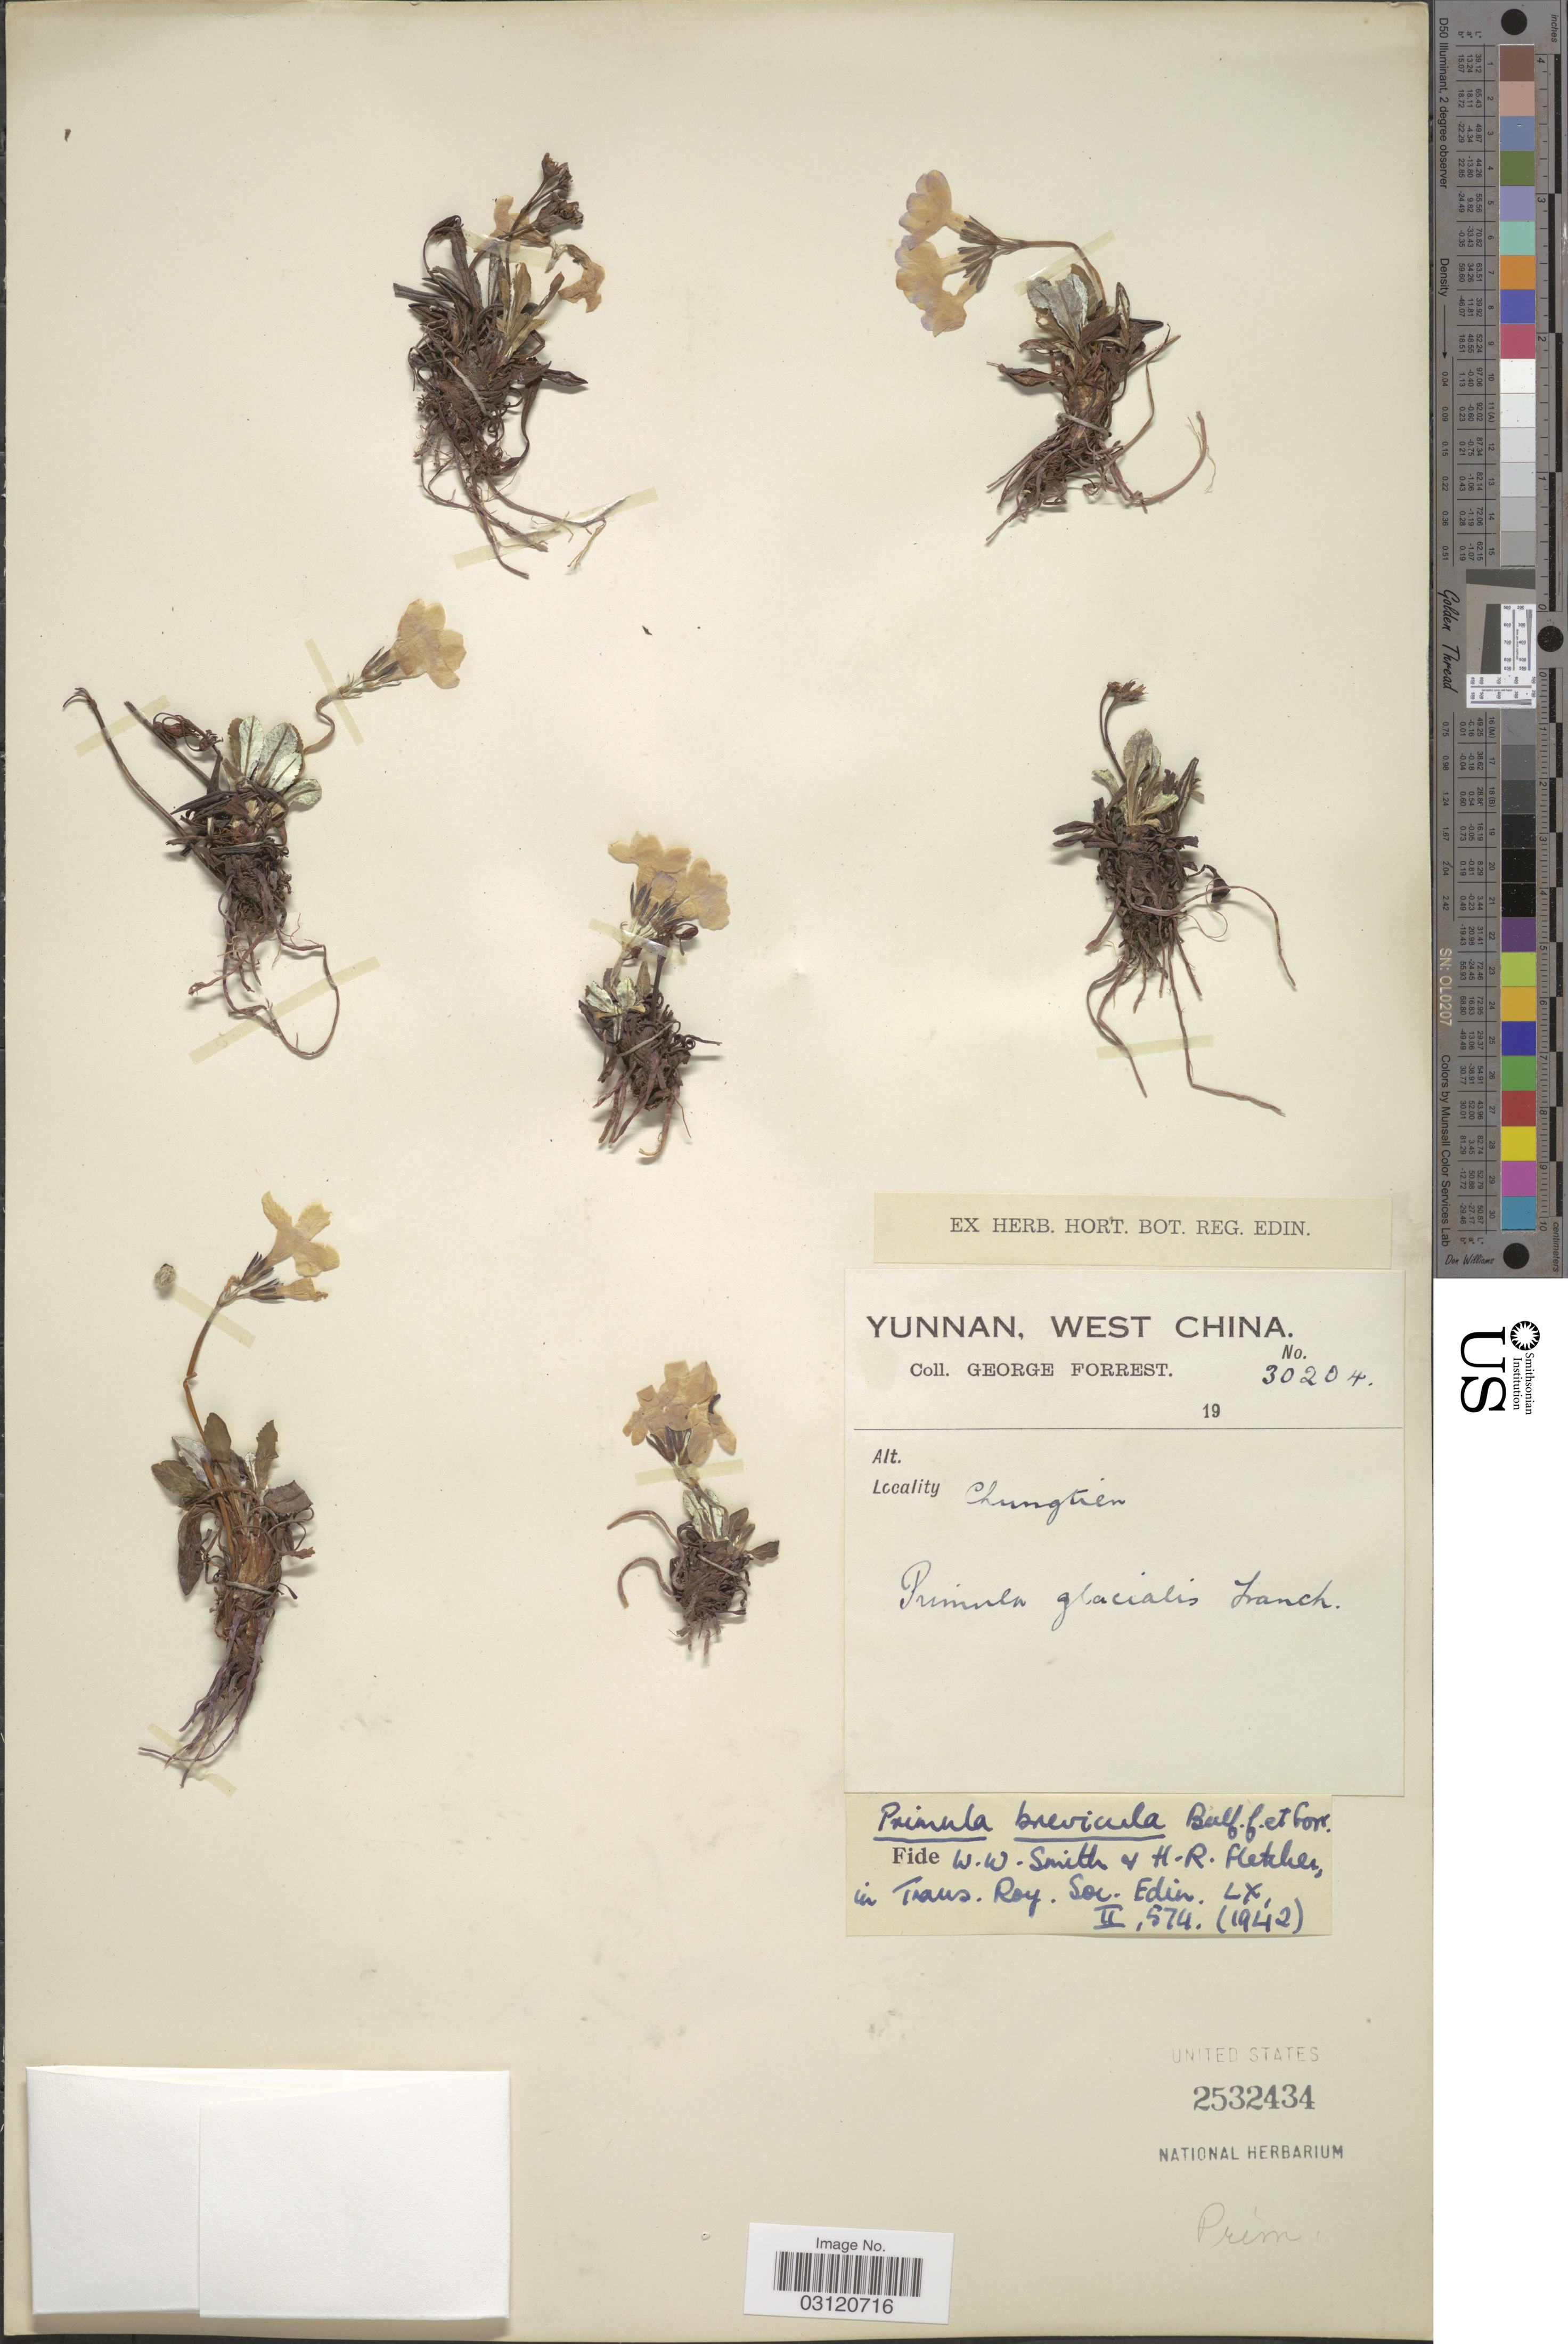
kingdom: Plantae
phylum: Tracheophyta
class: Magnoliopsida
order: Ericales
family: Primulaceae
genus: Primula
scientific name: Primula brevicula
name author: Balf. f. & Forrest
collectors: G. Forrest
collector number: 30204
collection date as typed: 19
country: China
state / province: Yunnan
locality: West China, Chungtien.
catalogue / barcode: US 2532434